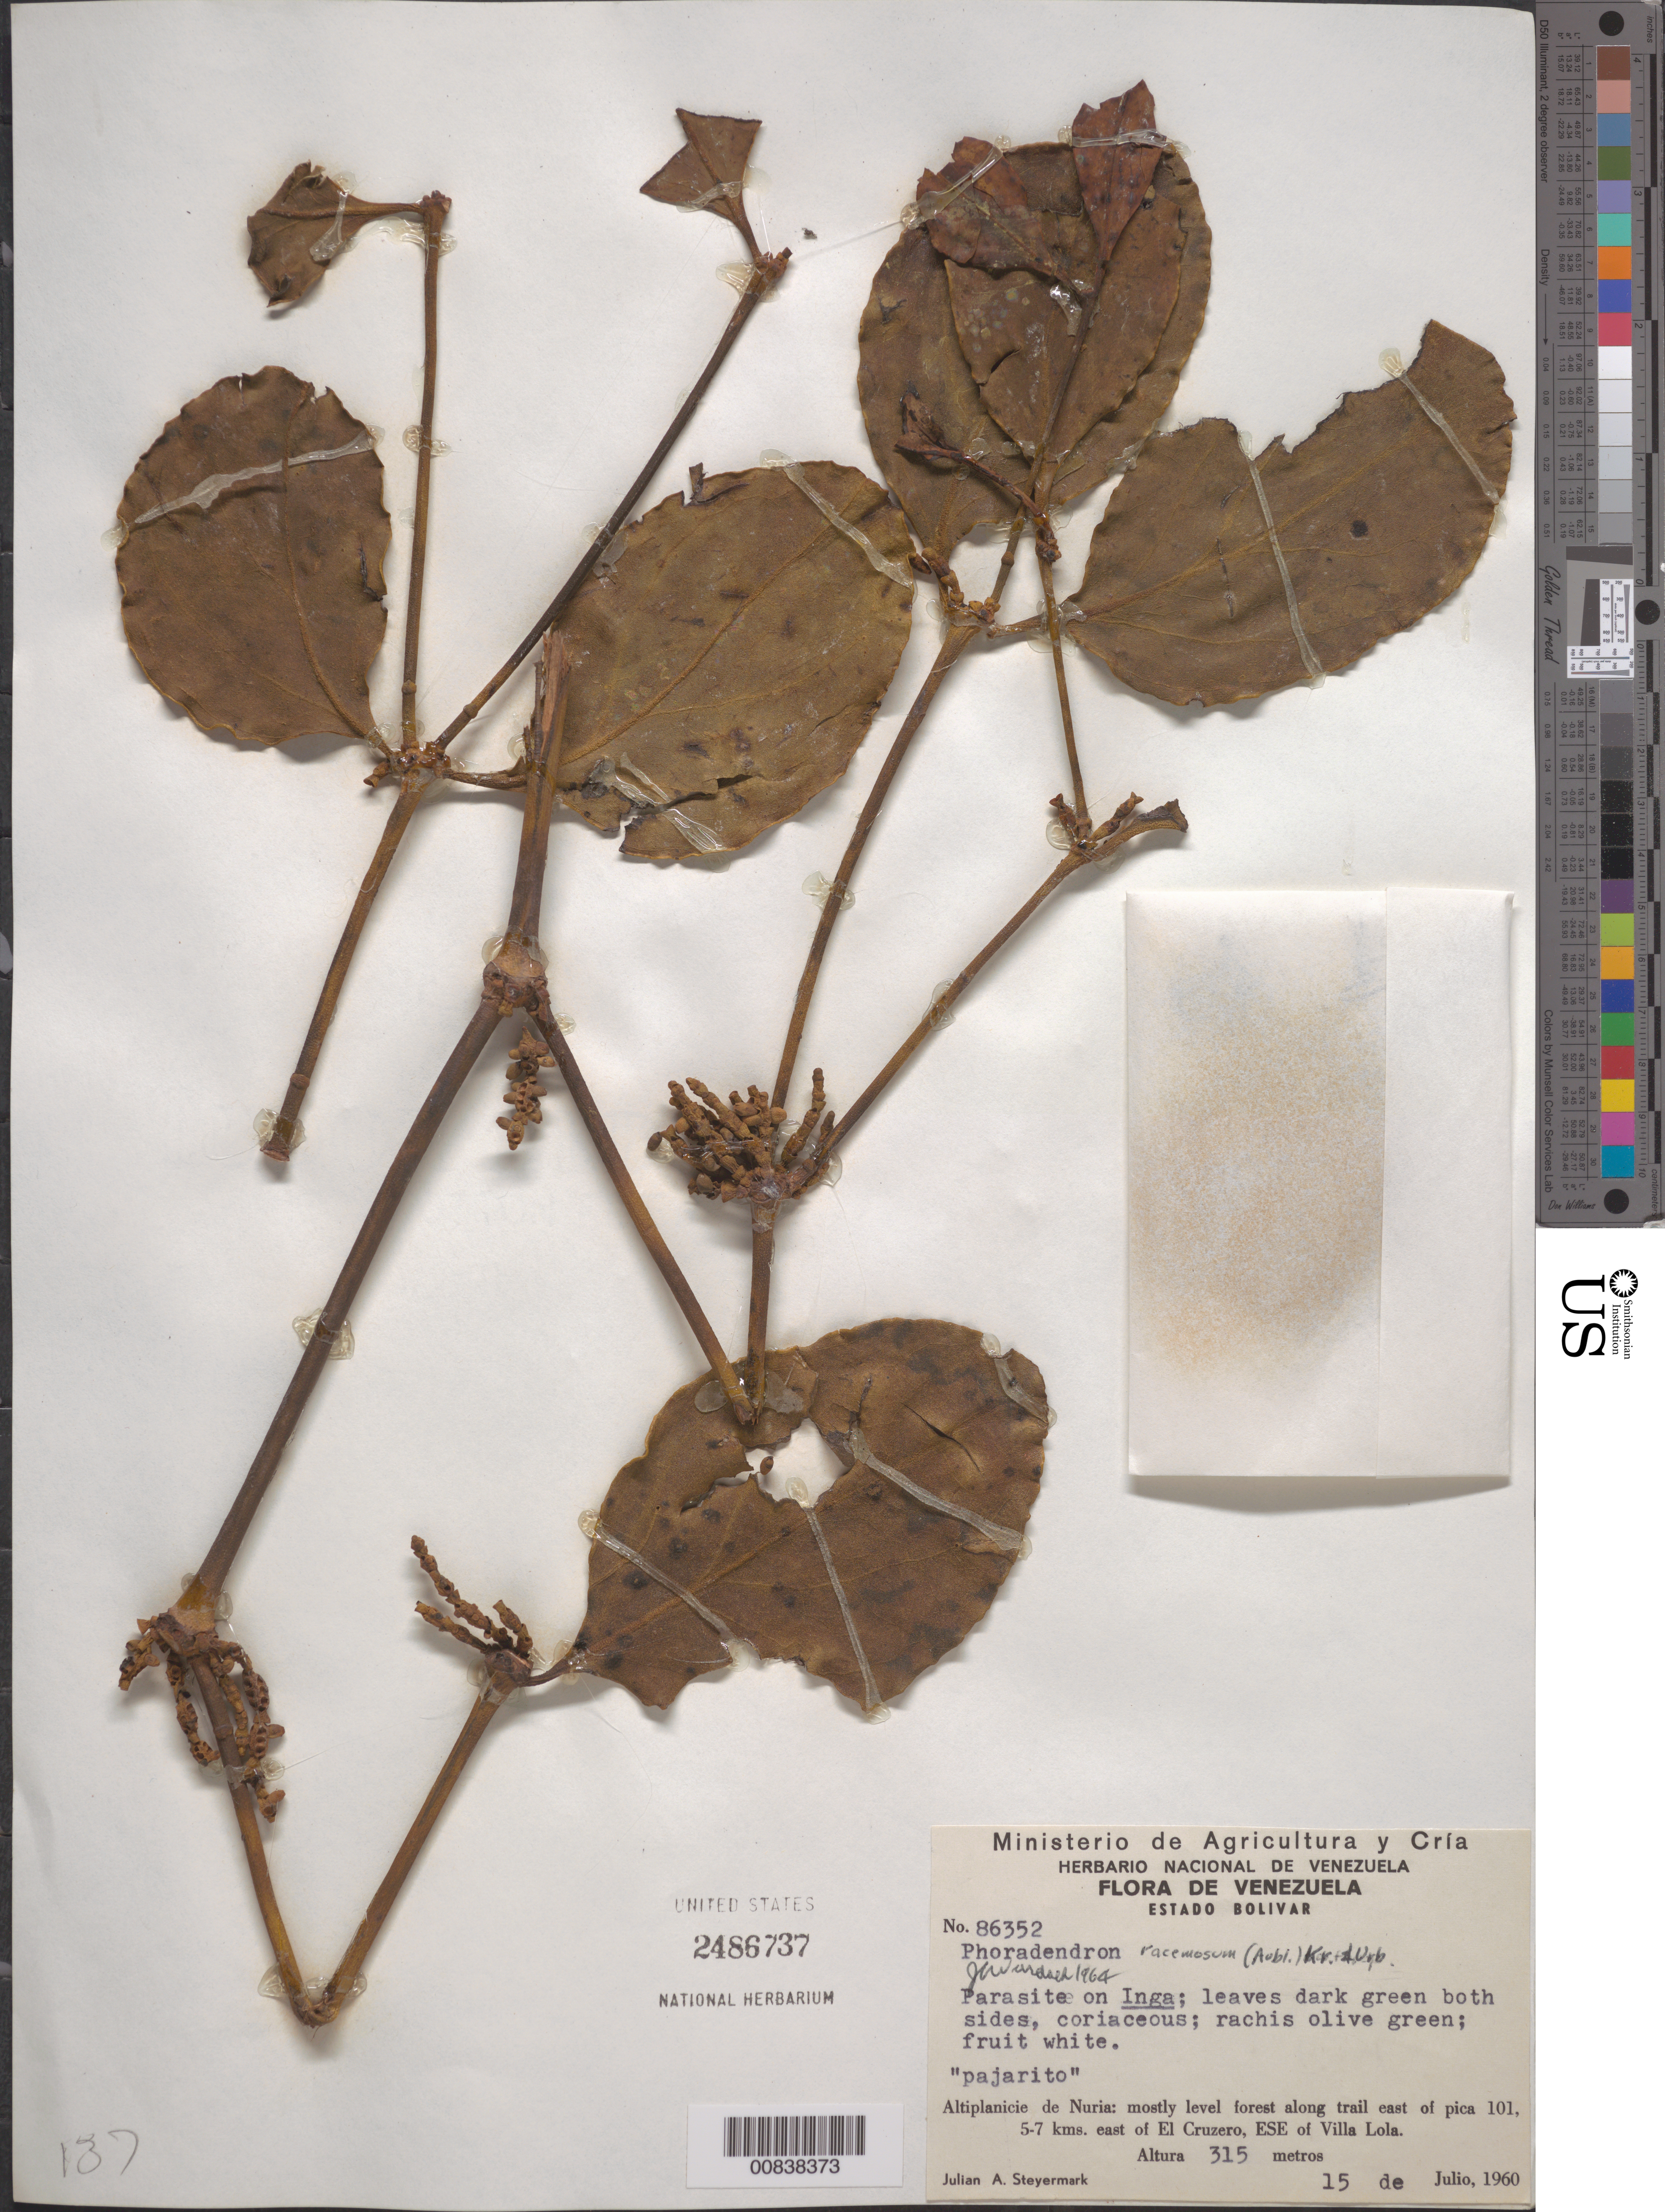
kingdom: Plantae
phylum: Tracheophyta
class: Magnoliopsida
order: Santalales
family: Viscaceae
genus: Phoradendron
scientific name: Phoradendron racemosum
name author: (Aubl.) Krug & Urb.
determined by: Wurdack, John J., (US), US (UNITED STATES)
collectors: J. Steyermark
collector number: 86352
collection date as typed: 15-Jul-60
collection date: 1960-07-15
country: Venezuela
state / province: Bolívar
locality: Altiplanicie de Nuria, trail E of pk 101, 5-7 km E of El Cruzero, ESE of Villa Lola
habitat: Mostly level forest; on Inga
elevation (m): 315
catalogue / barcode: US 2486737